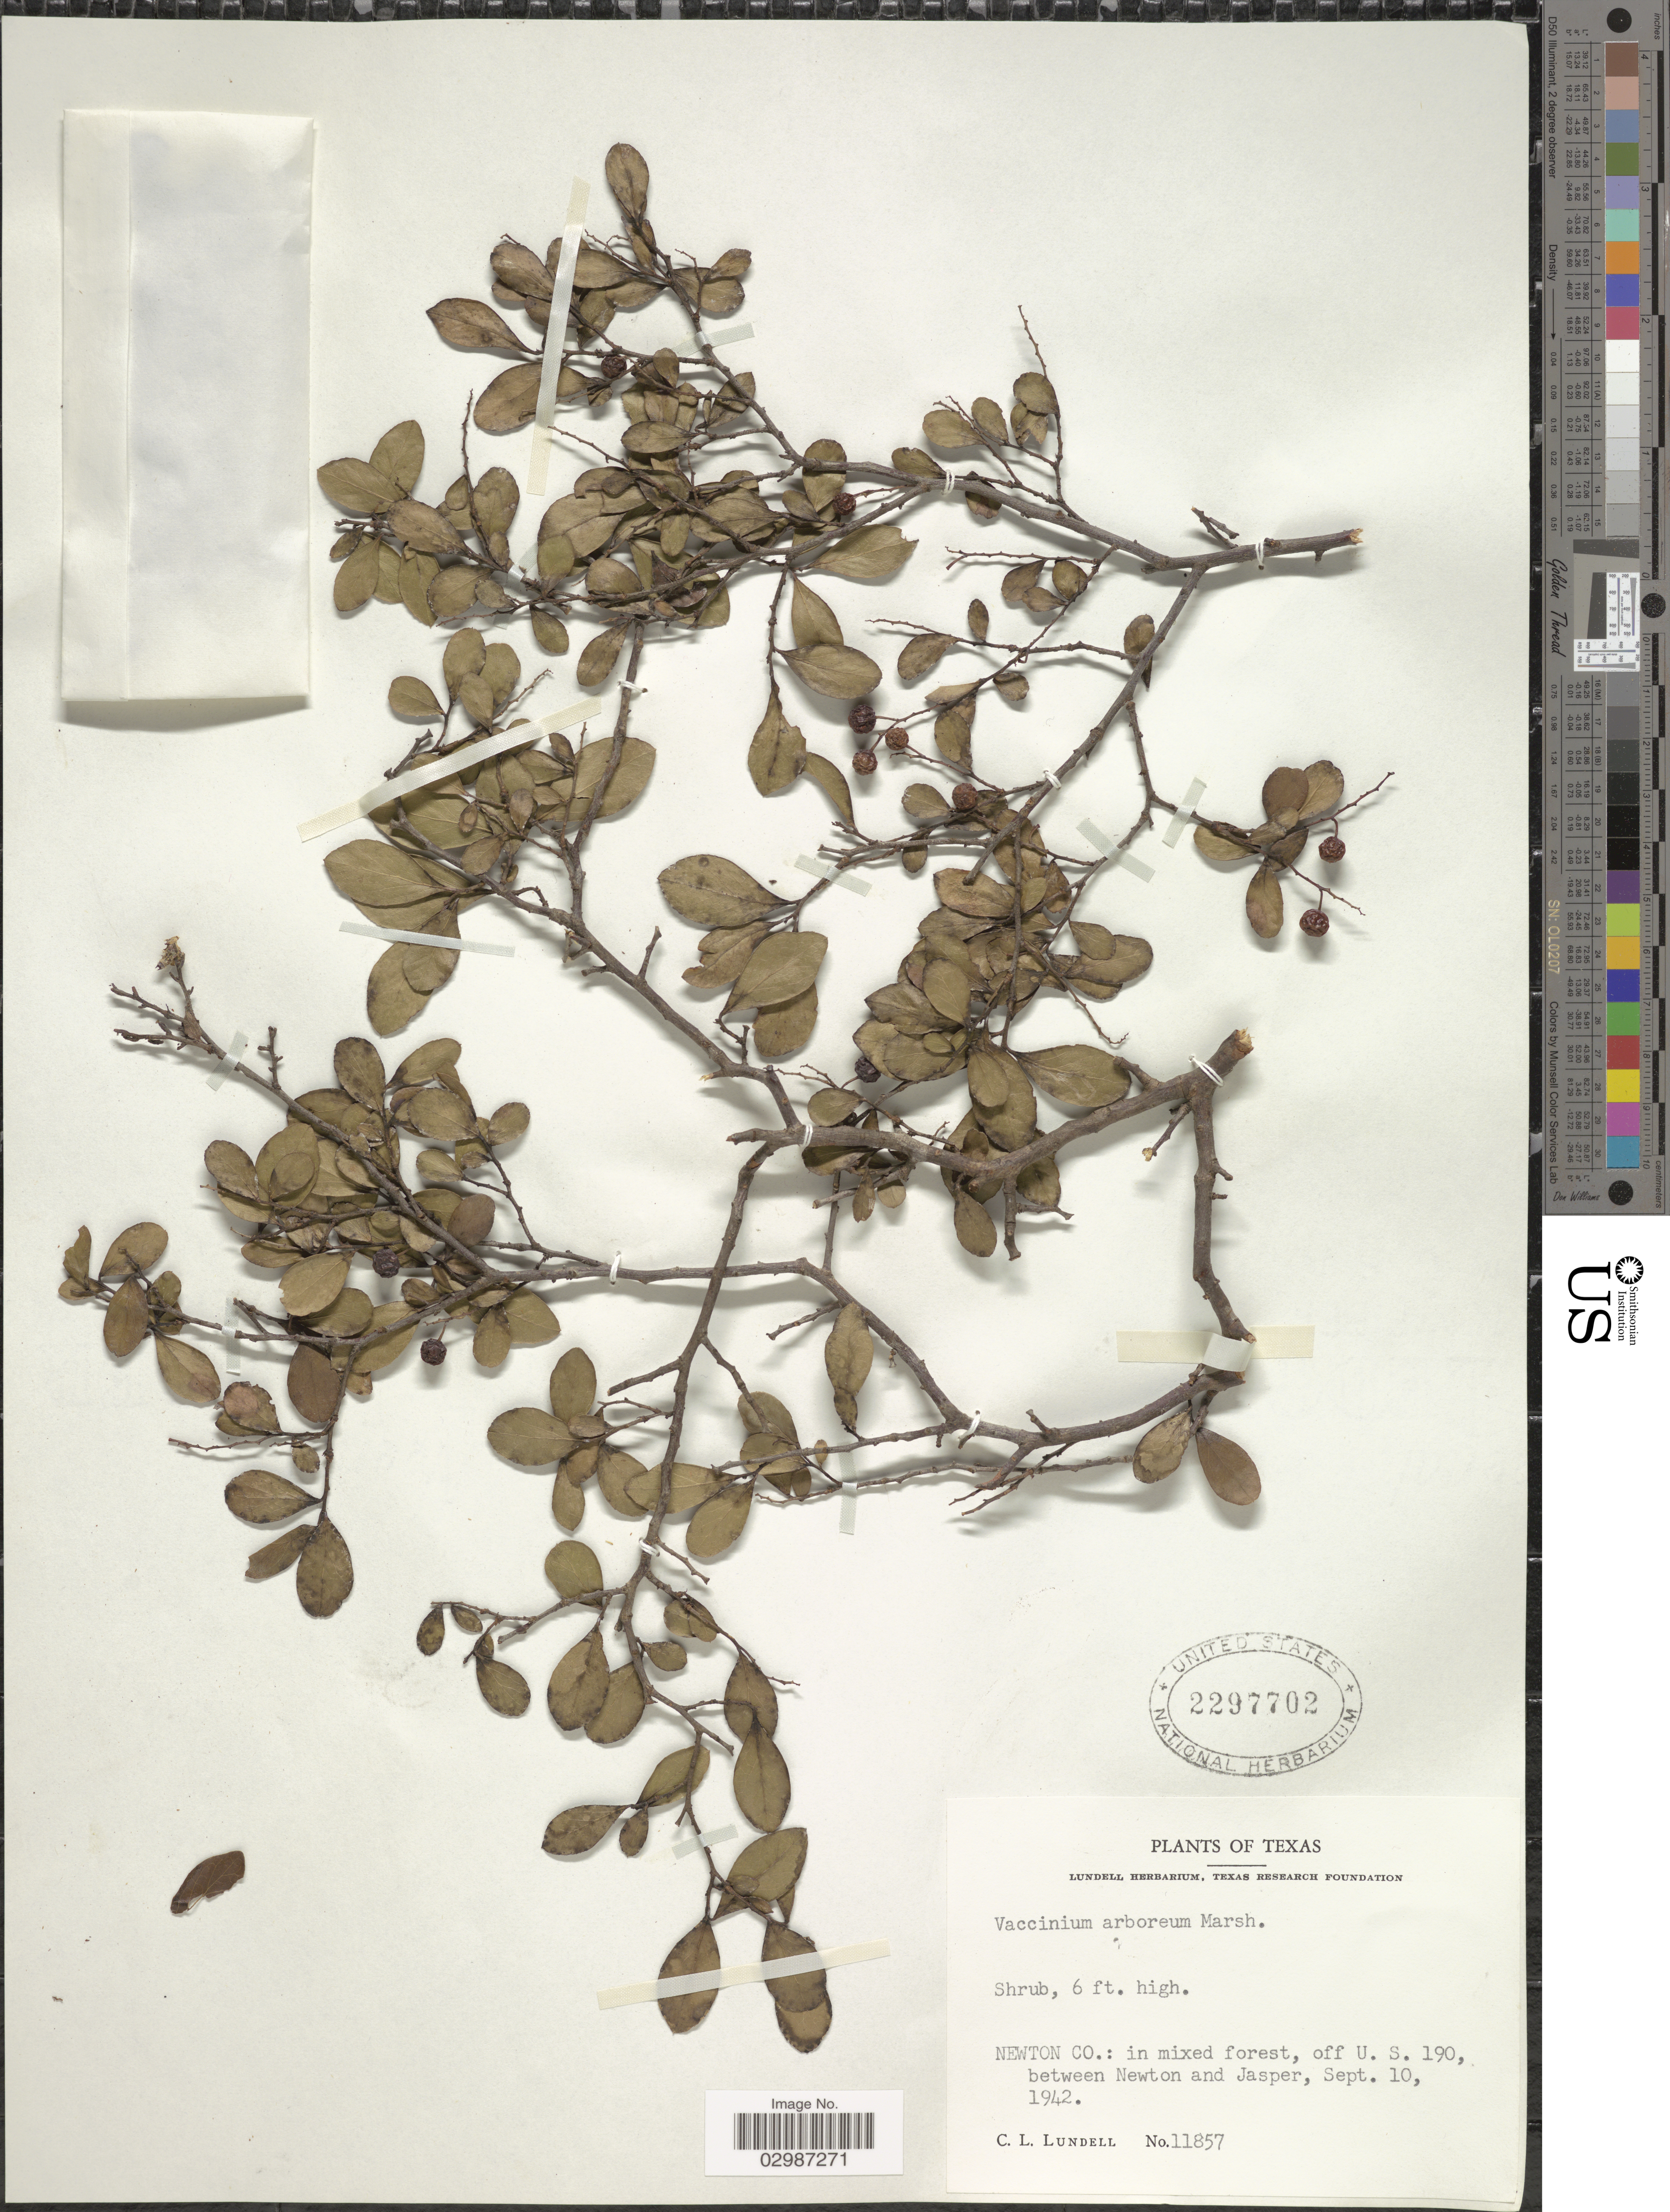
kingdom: Plantae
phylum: Tracheophyta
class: Magnoliopsida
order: Ericales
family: Ericaceae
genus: Vaccinium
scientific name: Vaccinium arboreum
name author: Marshall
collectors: C. L. Lundell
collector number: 11857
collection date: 1942-09-10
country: United States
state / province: Texas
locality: Newton Co.: in mixed forest, off U.S. 190, between Newton and Jasper.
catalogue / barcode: US 2297702